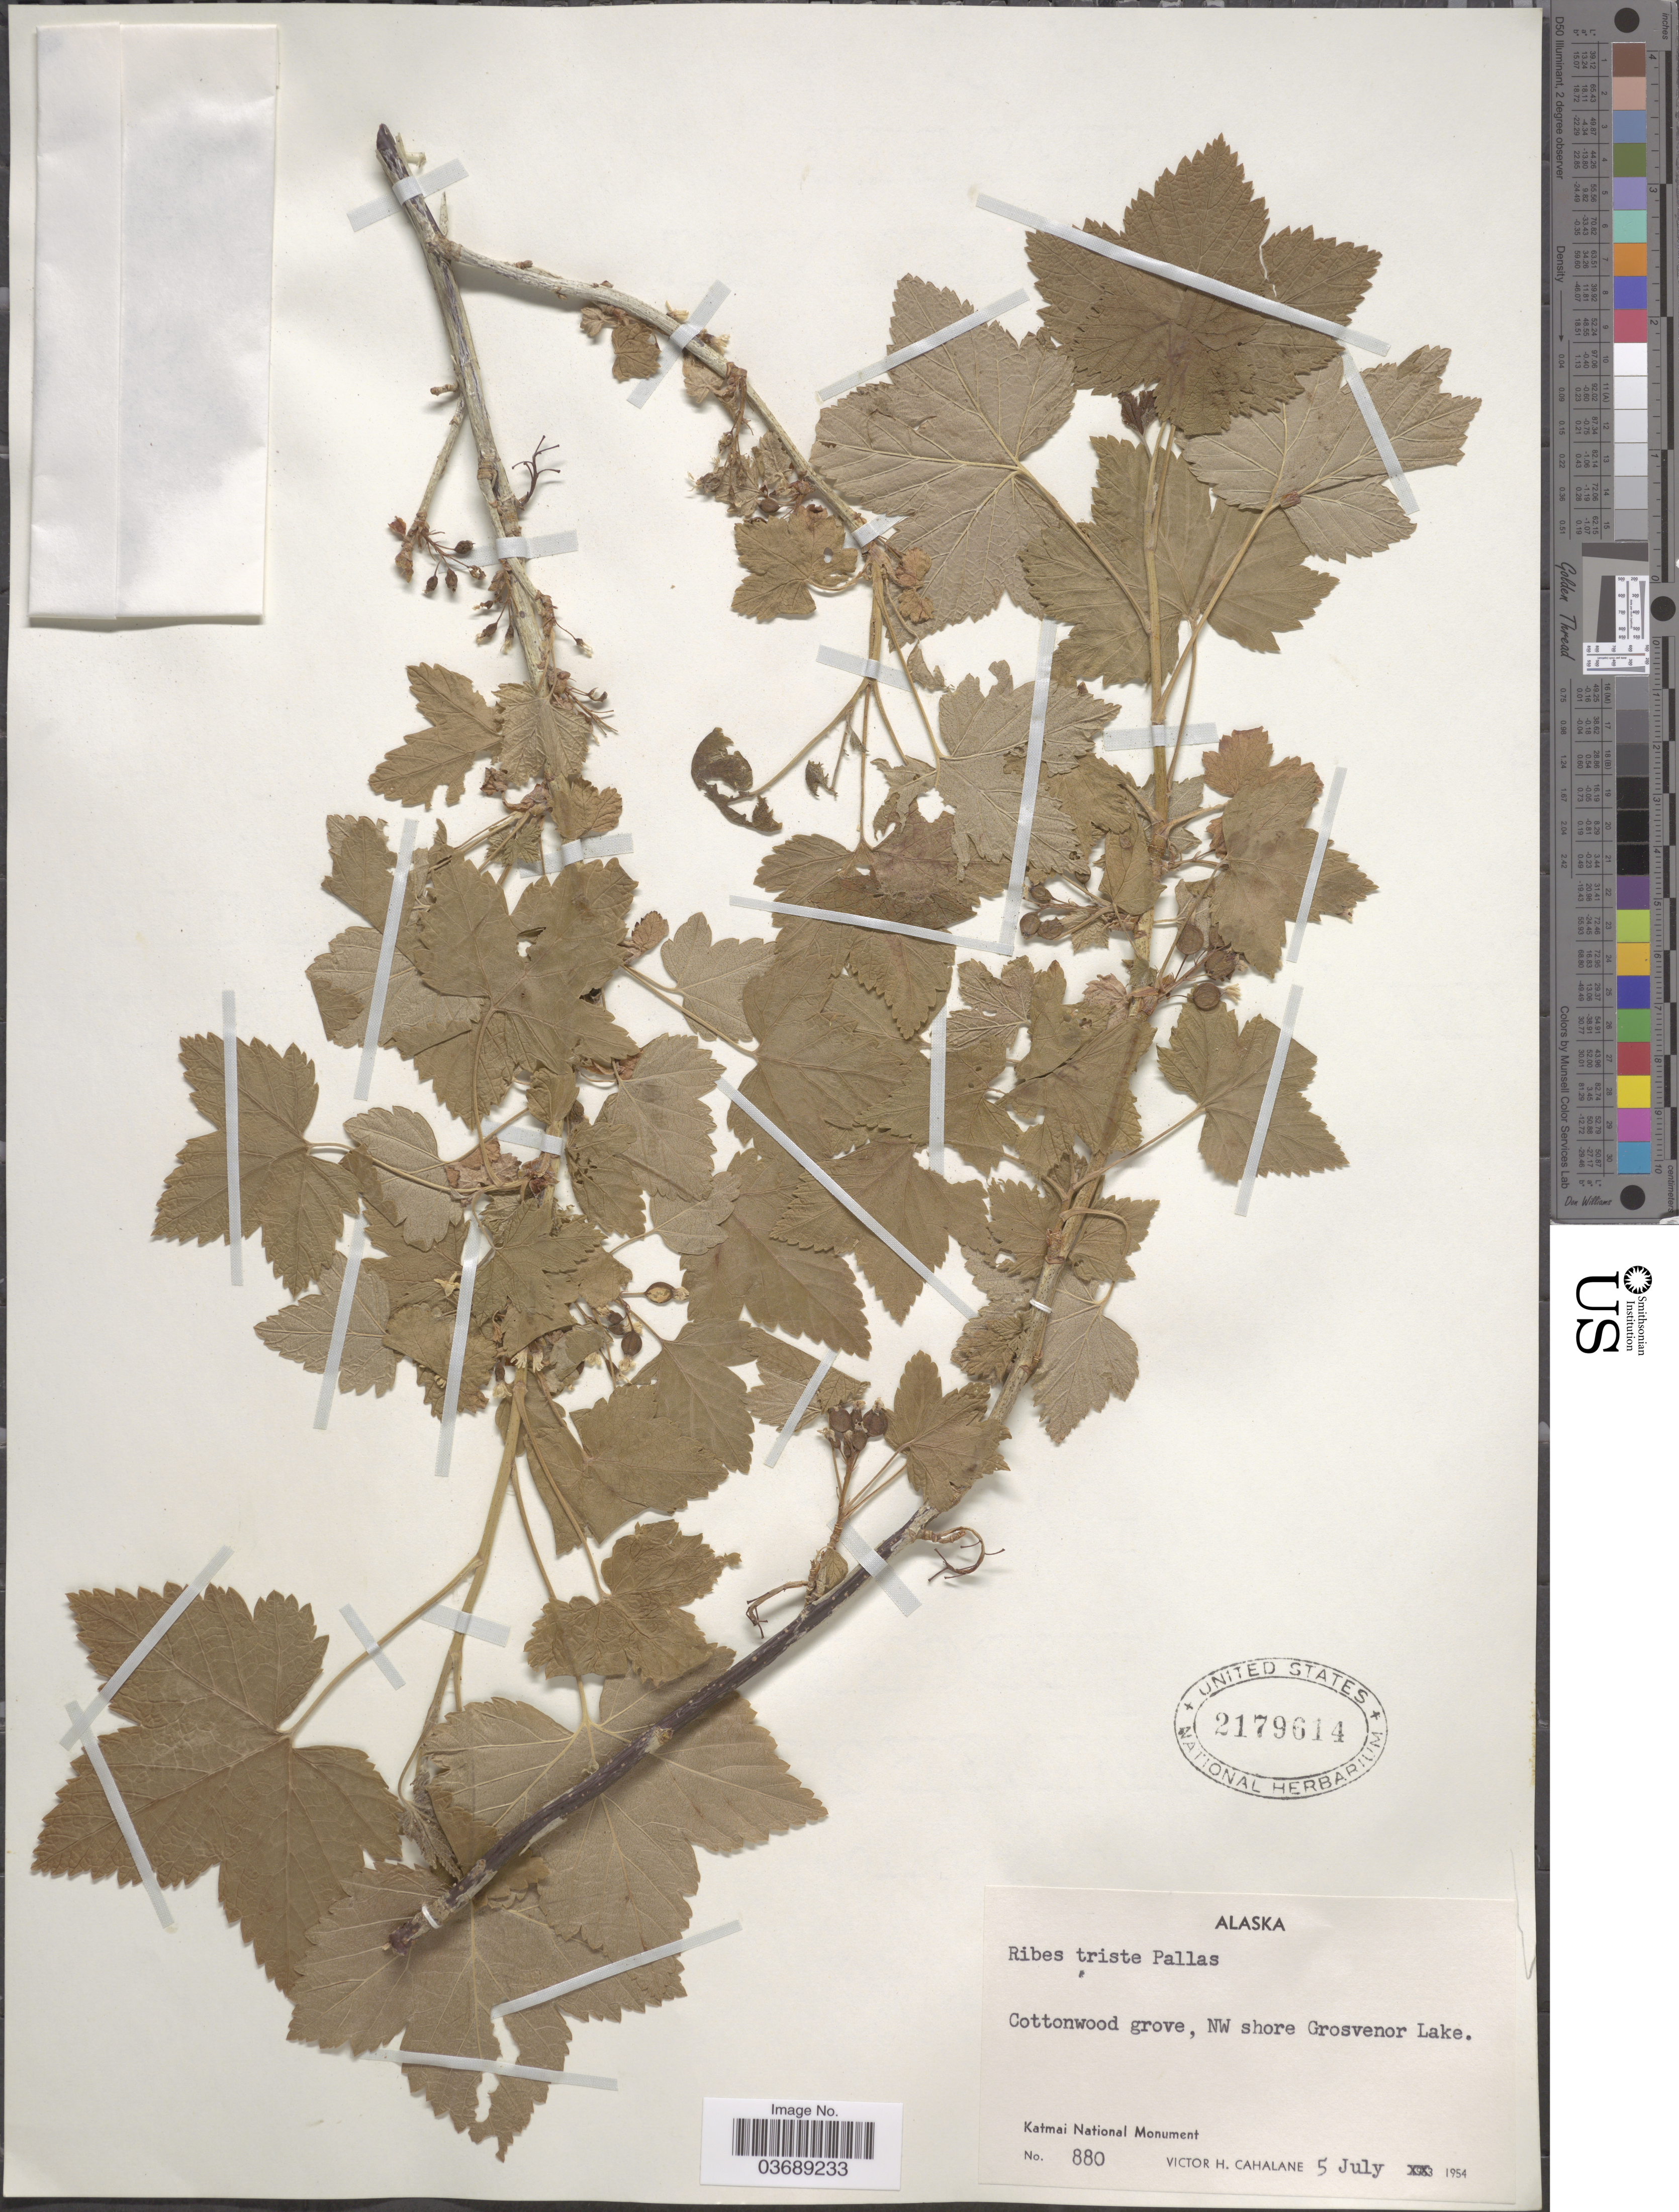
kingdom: Plantae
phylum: Tracheophyta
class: Magnoliopsida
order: Saxifragales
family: Grossulariaceae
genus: Ribes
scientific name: Ribes triste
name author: Pall.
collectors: V. Cahalane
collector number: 880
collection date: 1954-07-05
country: United States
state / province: Alaska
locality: Cottonwood grove NW shor Grosvenor Lake. Katmai National Monument.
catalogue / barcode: US 2179614